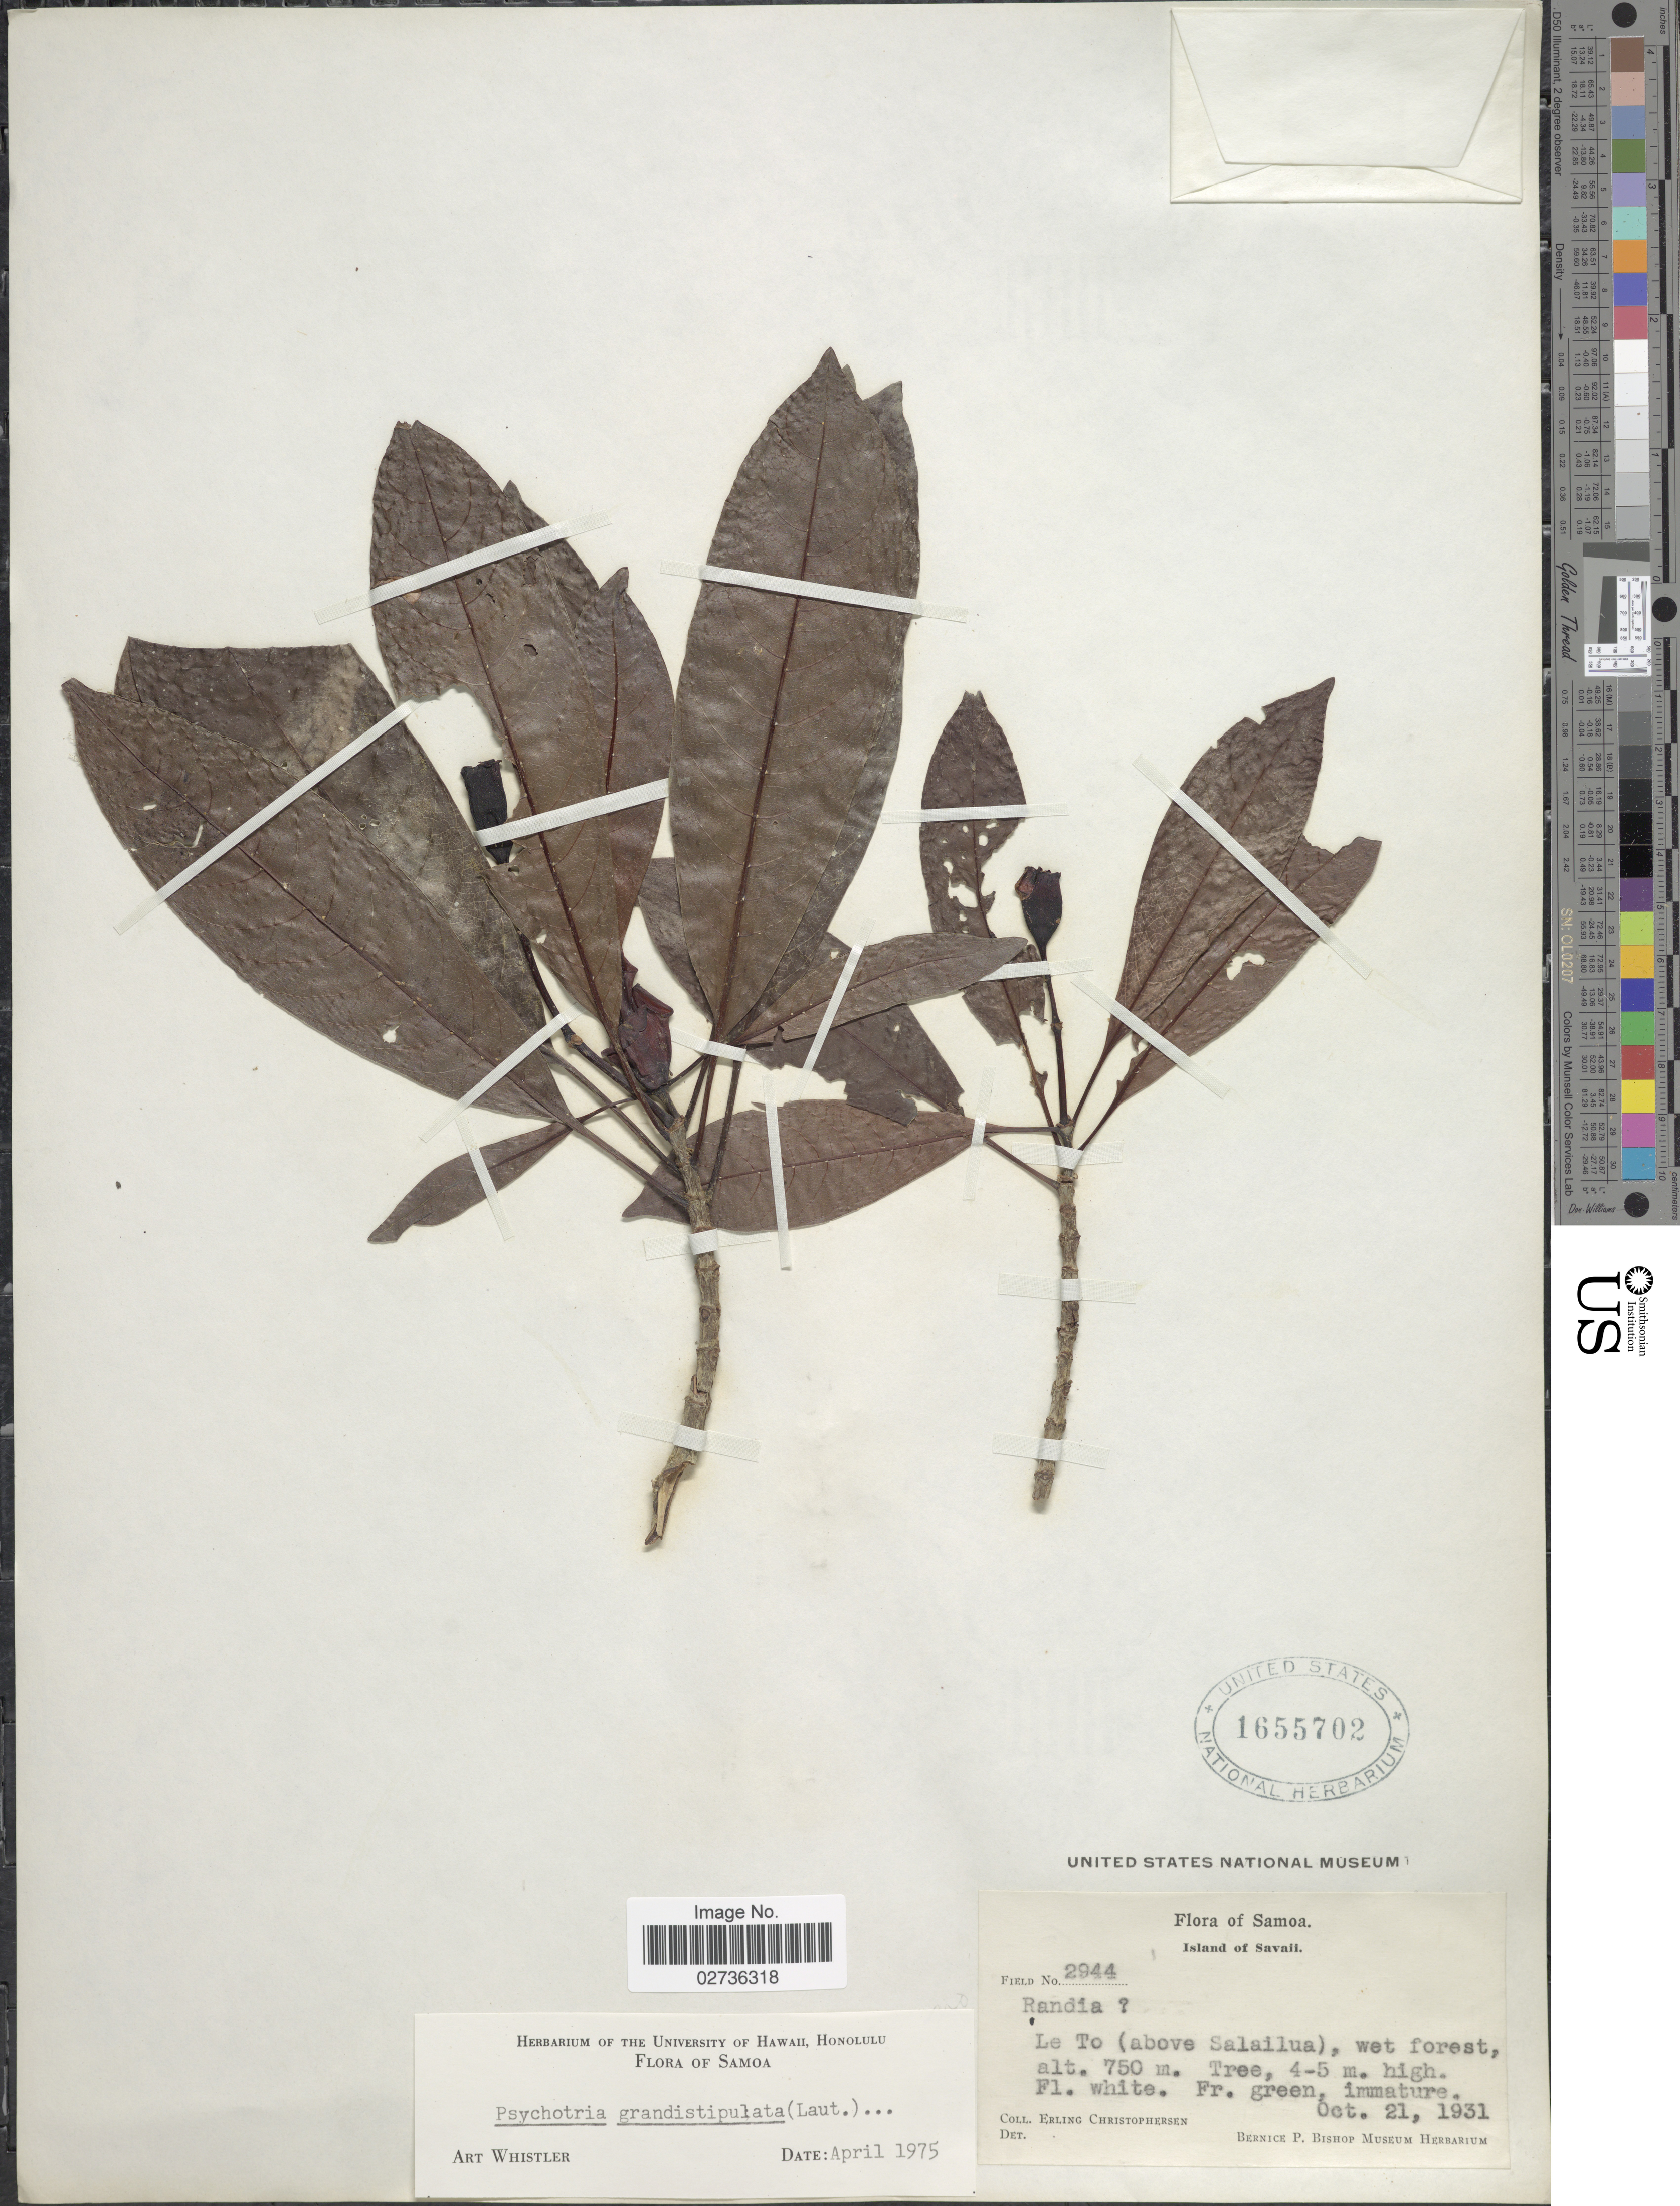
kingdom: Plantae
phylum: Tracheophyta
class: Magnoliopsida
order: Gentianales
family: Rubiaceae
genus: Psychotria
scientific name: Psychotria grandistipula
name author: Standl.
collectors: E. Christophersen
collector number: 2944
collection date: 1931-10-21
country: Samoa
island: Savai'i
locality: Samoa. Island of Savaii. Le To (above Salailua).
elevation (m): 750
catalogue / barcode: US 1655702